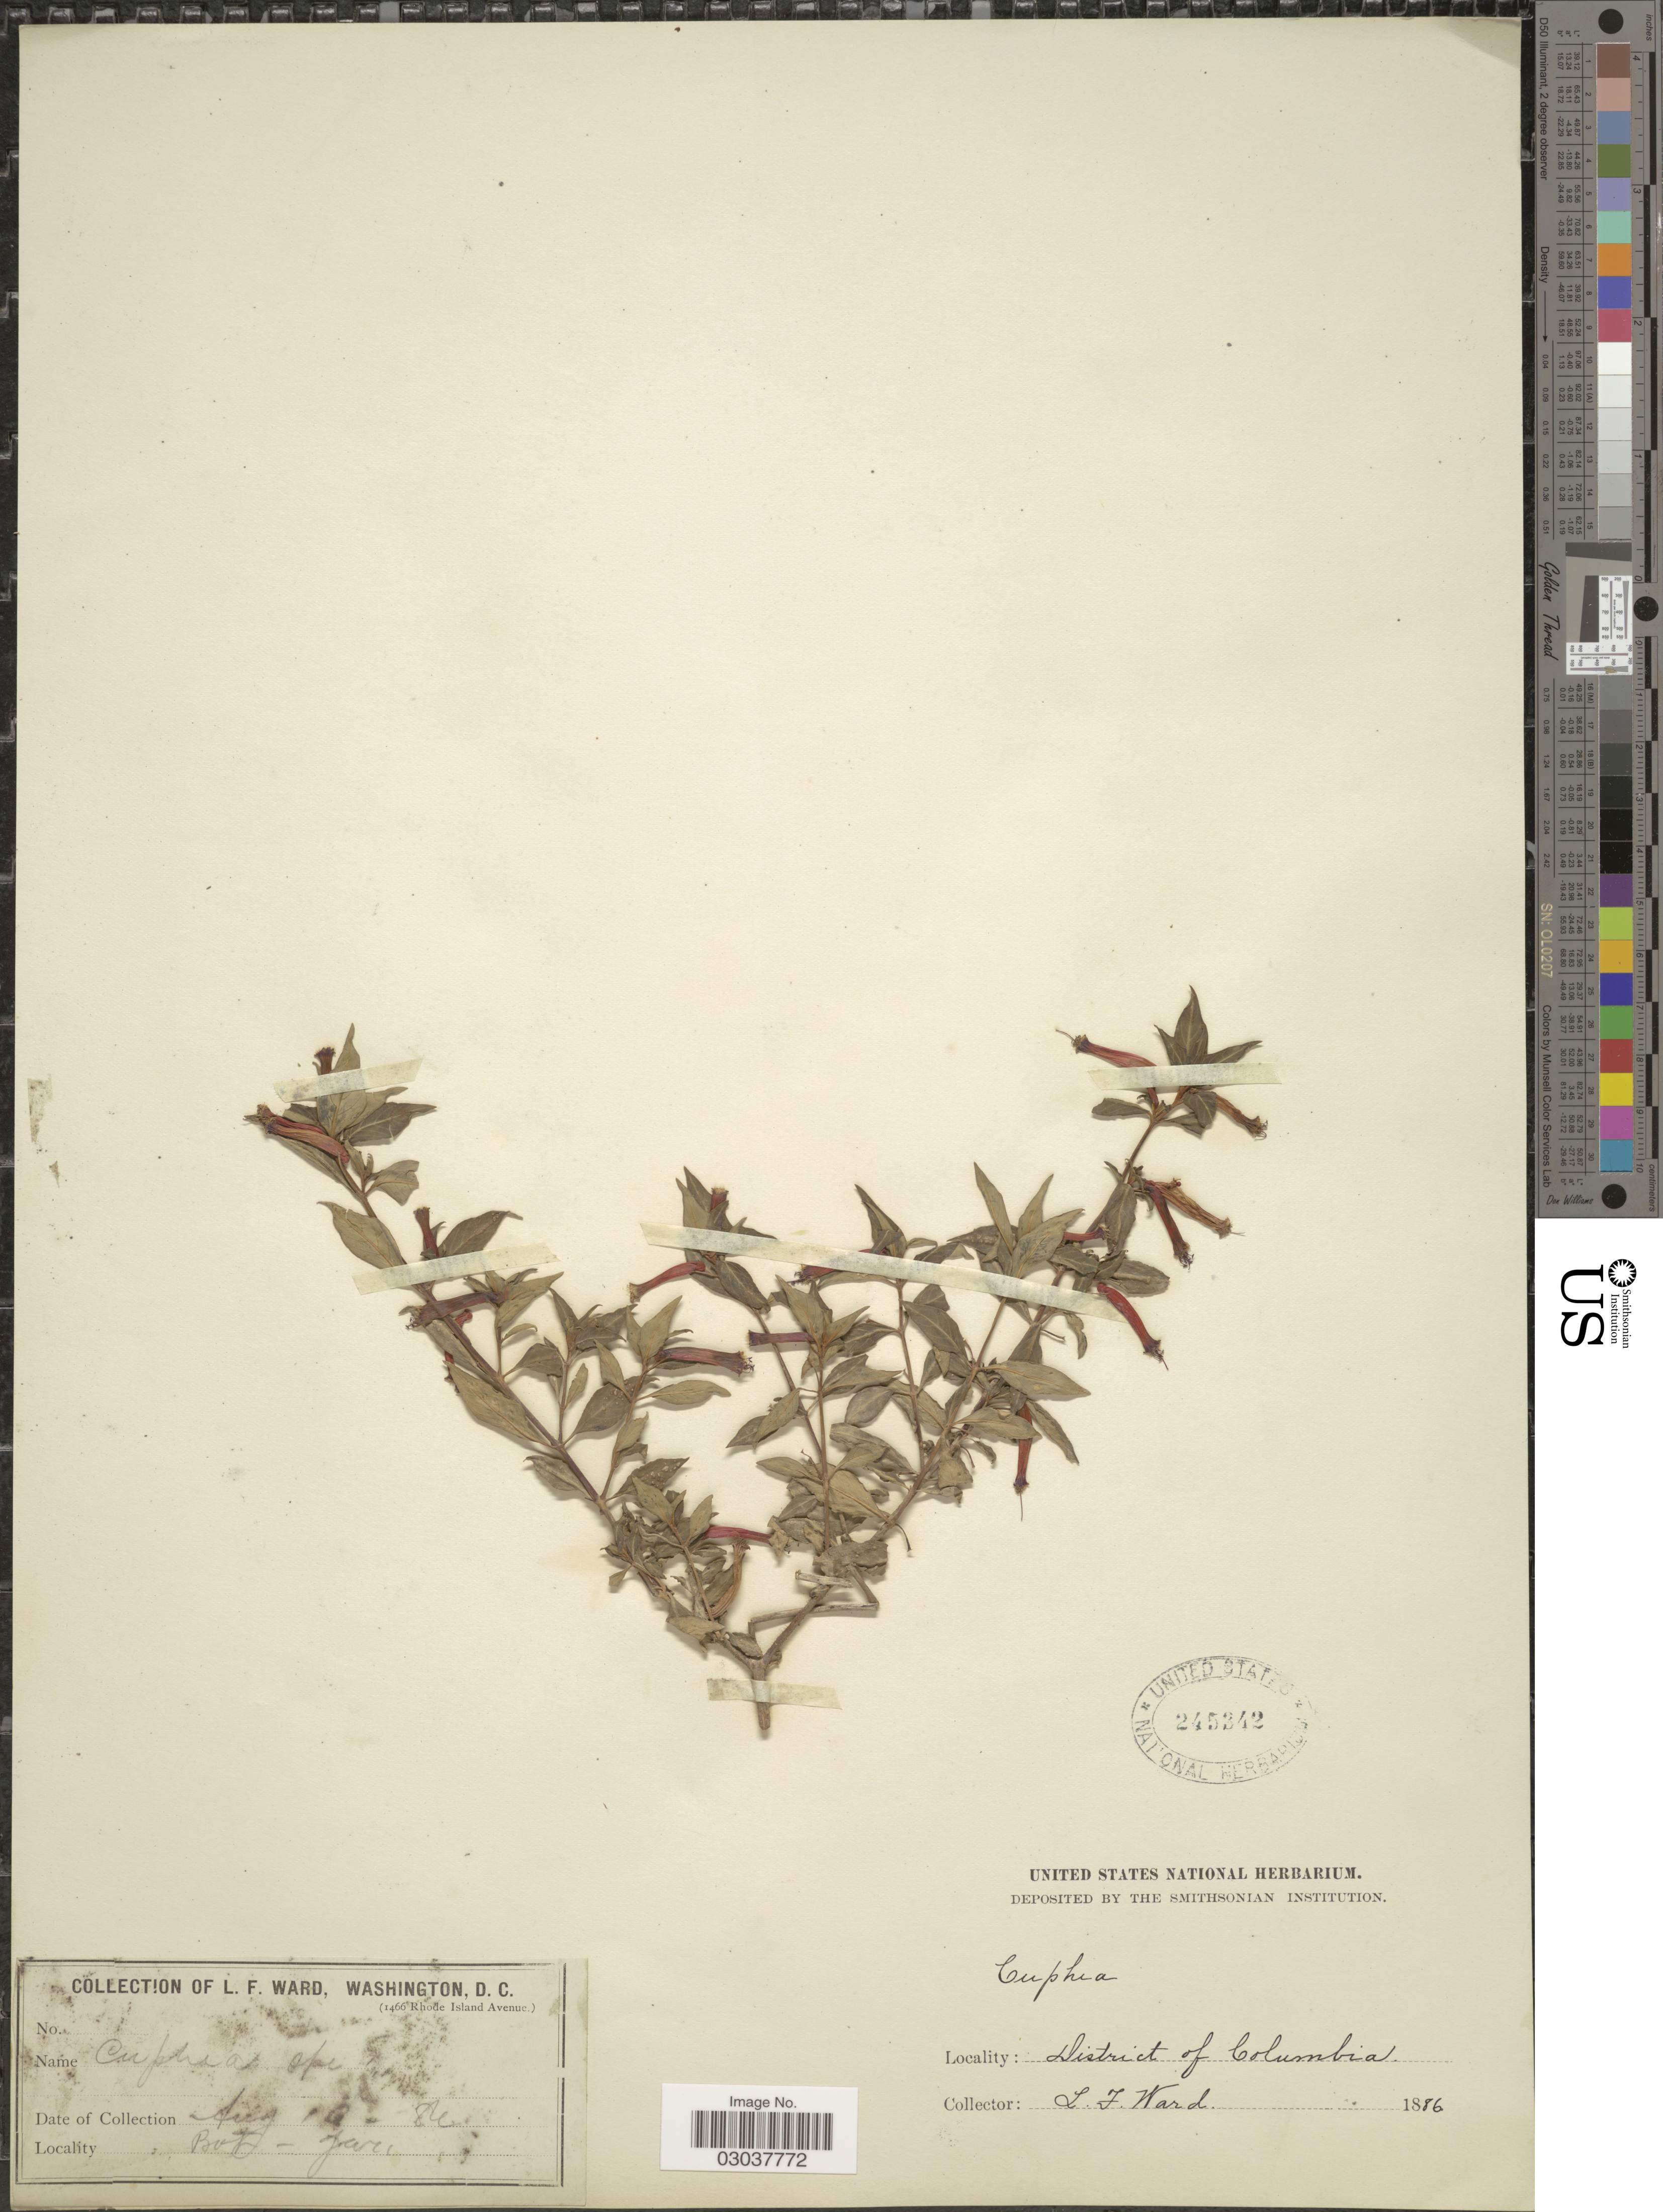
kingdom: Plantae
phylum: Tracheophyta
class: Magnoliopsida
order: Myrtales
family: Lythraceae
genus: Cuphea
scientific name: Cuphea platycentra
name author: Lem.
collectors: L. Ward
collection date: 1876-08-19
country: United States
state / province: District of Columbia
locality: District of Columbia.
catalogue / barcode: US 245342